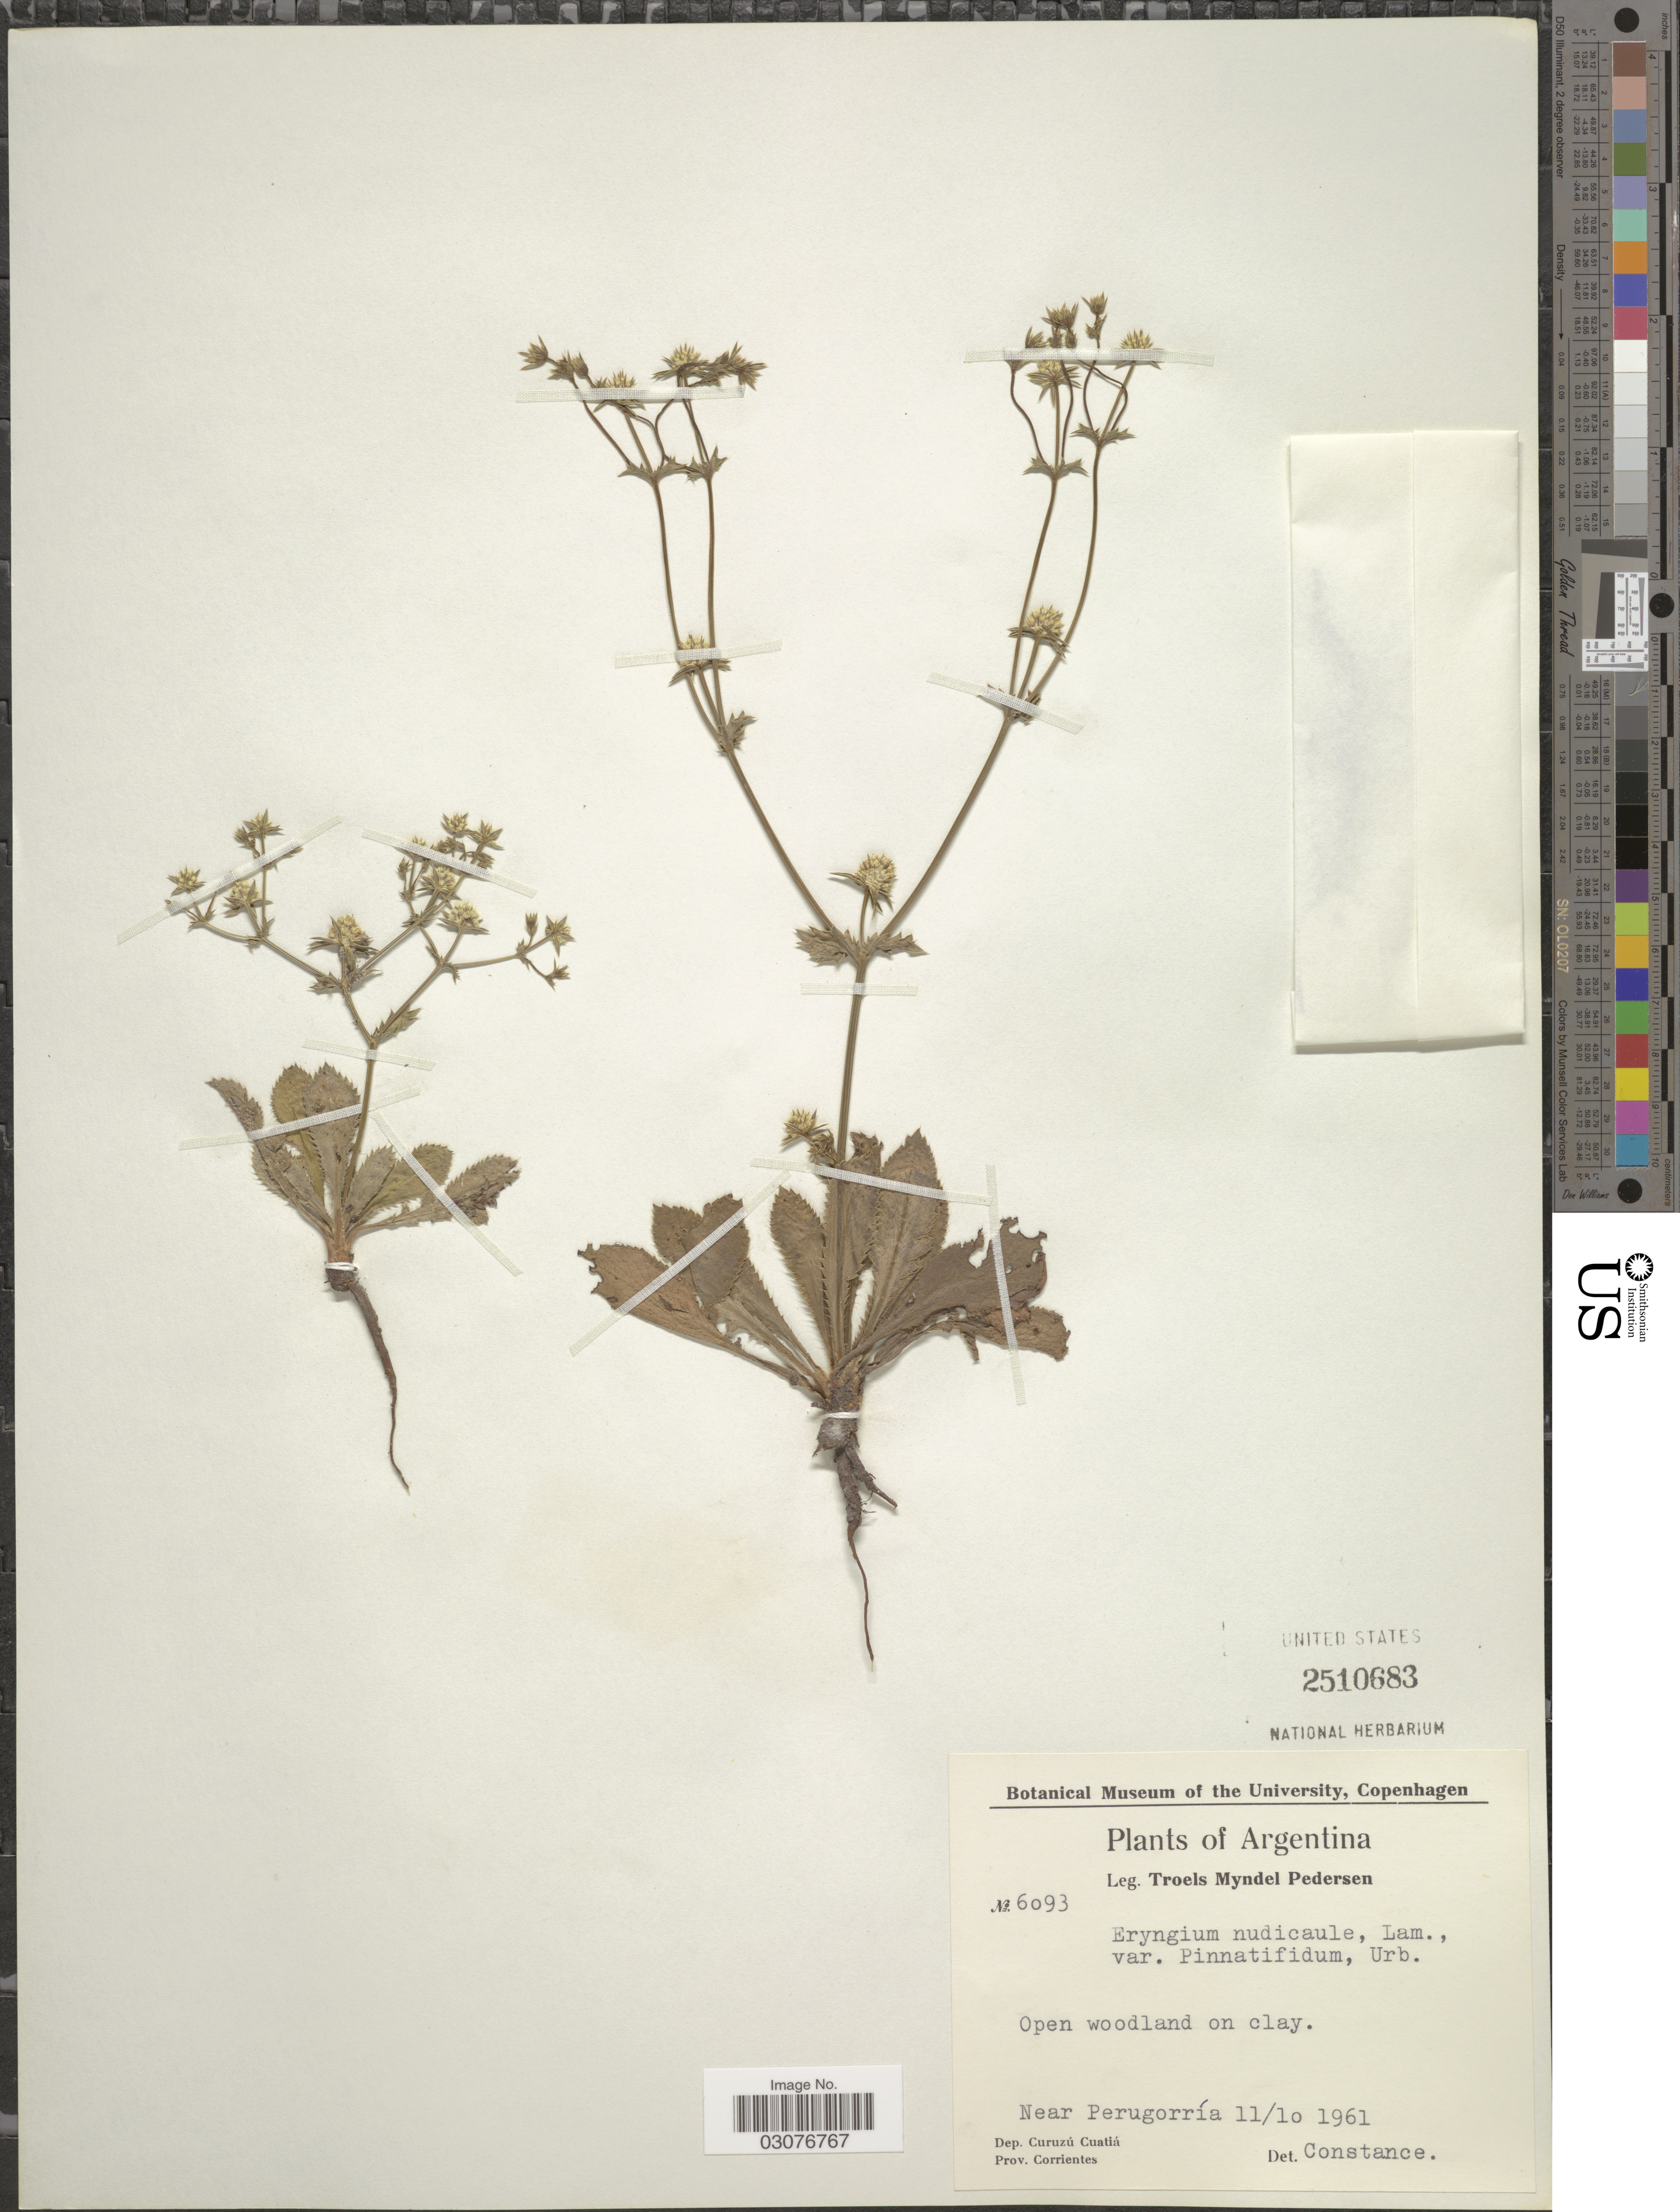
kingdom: Plantae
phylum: Tracheophyta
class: Magnoliopsida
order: Apiales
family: Apiaceae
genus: Eryngium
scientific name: Eryngium nudicaule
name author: Lam.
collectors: T. Pederson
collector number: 6093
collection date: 1961-10-11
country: Argentina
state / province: Corrientes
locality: Near Perugorría, Dep. Curuzú Cuatlá.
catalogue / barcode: US 2510683